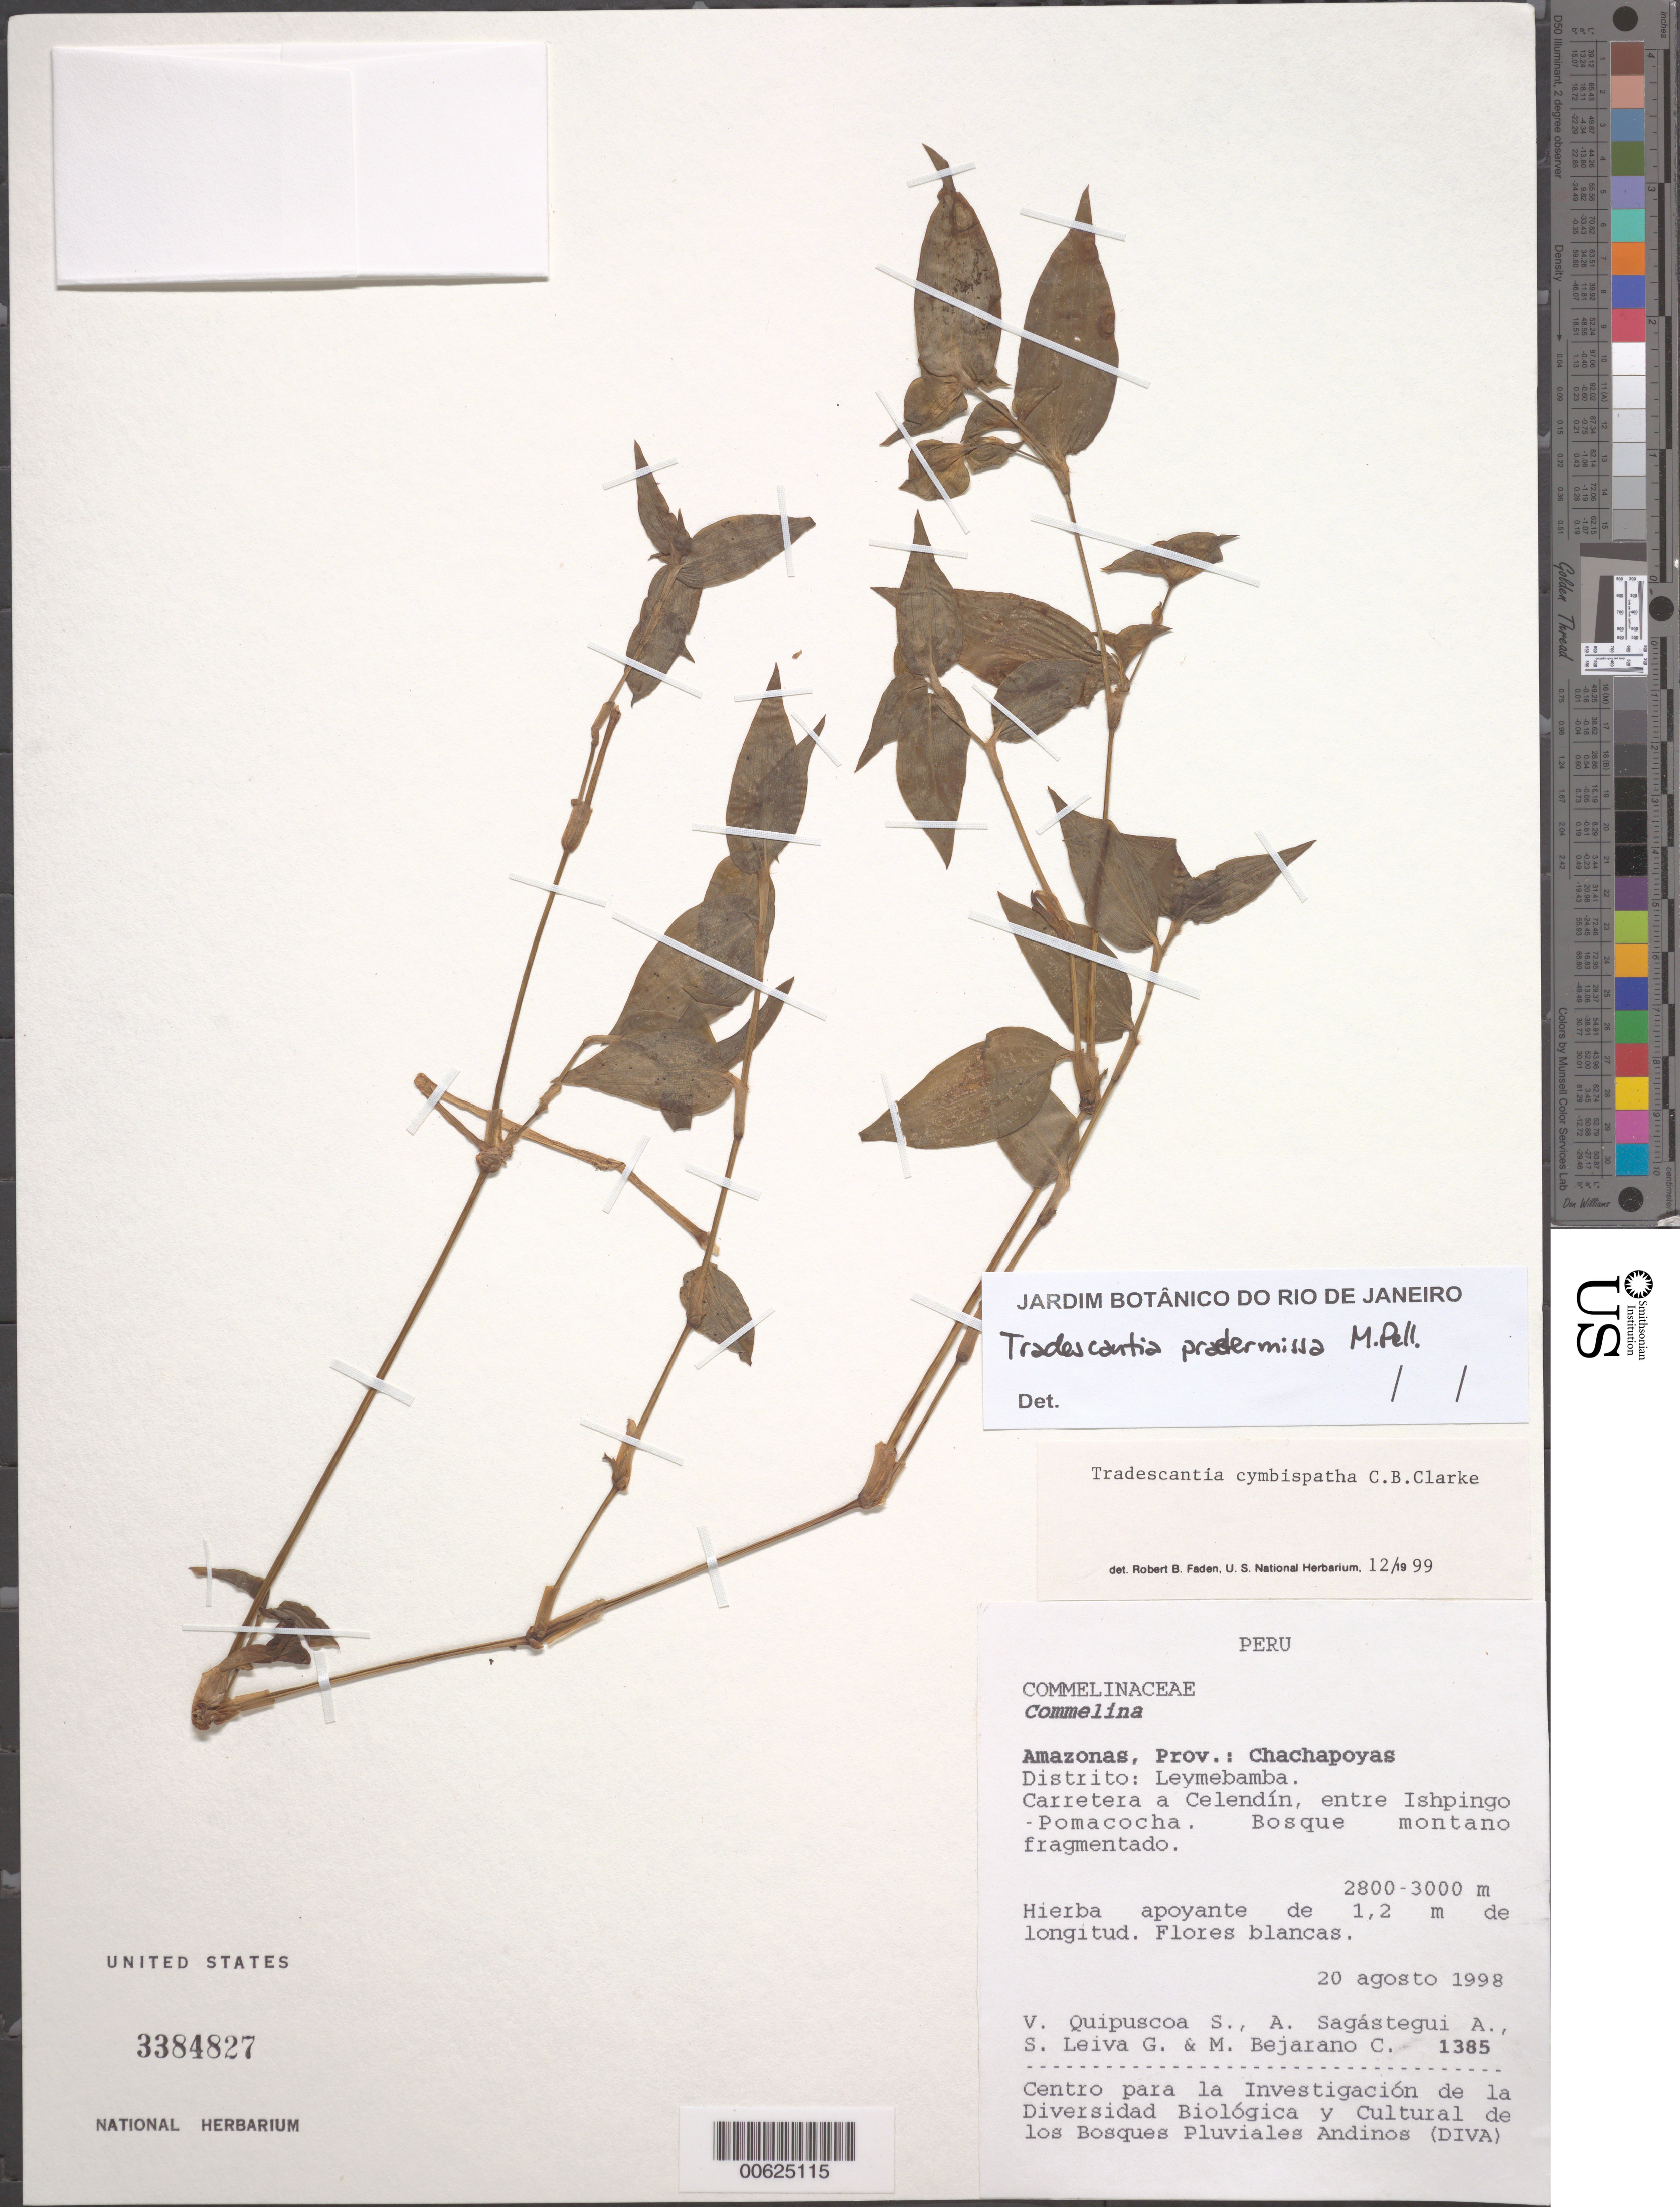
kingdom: Plantae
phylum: Tracheophyta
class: Liliopsida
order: Commelinales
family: Commelinaceae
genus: Tradescantia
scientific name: Tradescantia praetermissa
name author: M. Pell.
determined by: Pellegrini, M. O. de Oliveira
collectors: V. Quipuscoa S., A. Sagástegui A., S. Leiva G. & M. Bejarano C.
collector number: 1385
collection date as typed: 20 Aug 1998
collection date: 1998-08-20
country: Peru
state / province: Amazonas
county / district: Chachapoyas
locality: Leymebamba Dist., carretera a Celendín, near Ishpingo and Pomacocha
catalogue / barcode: US 3384827